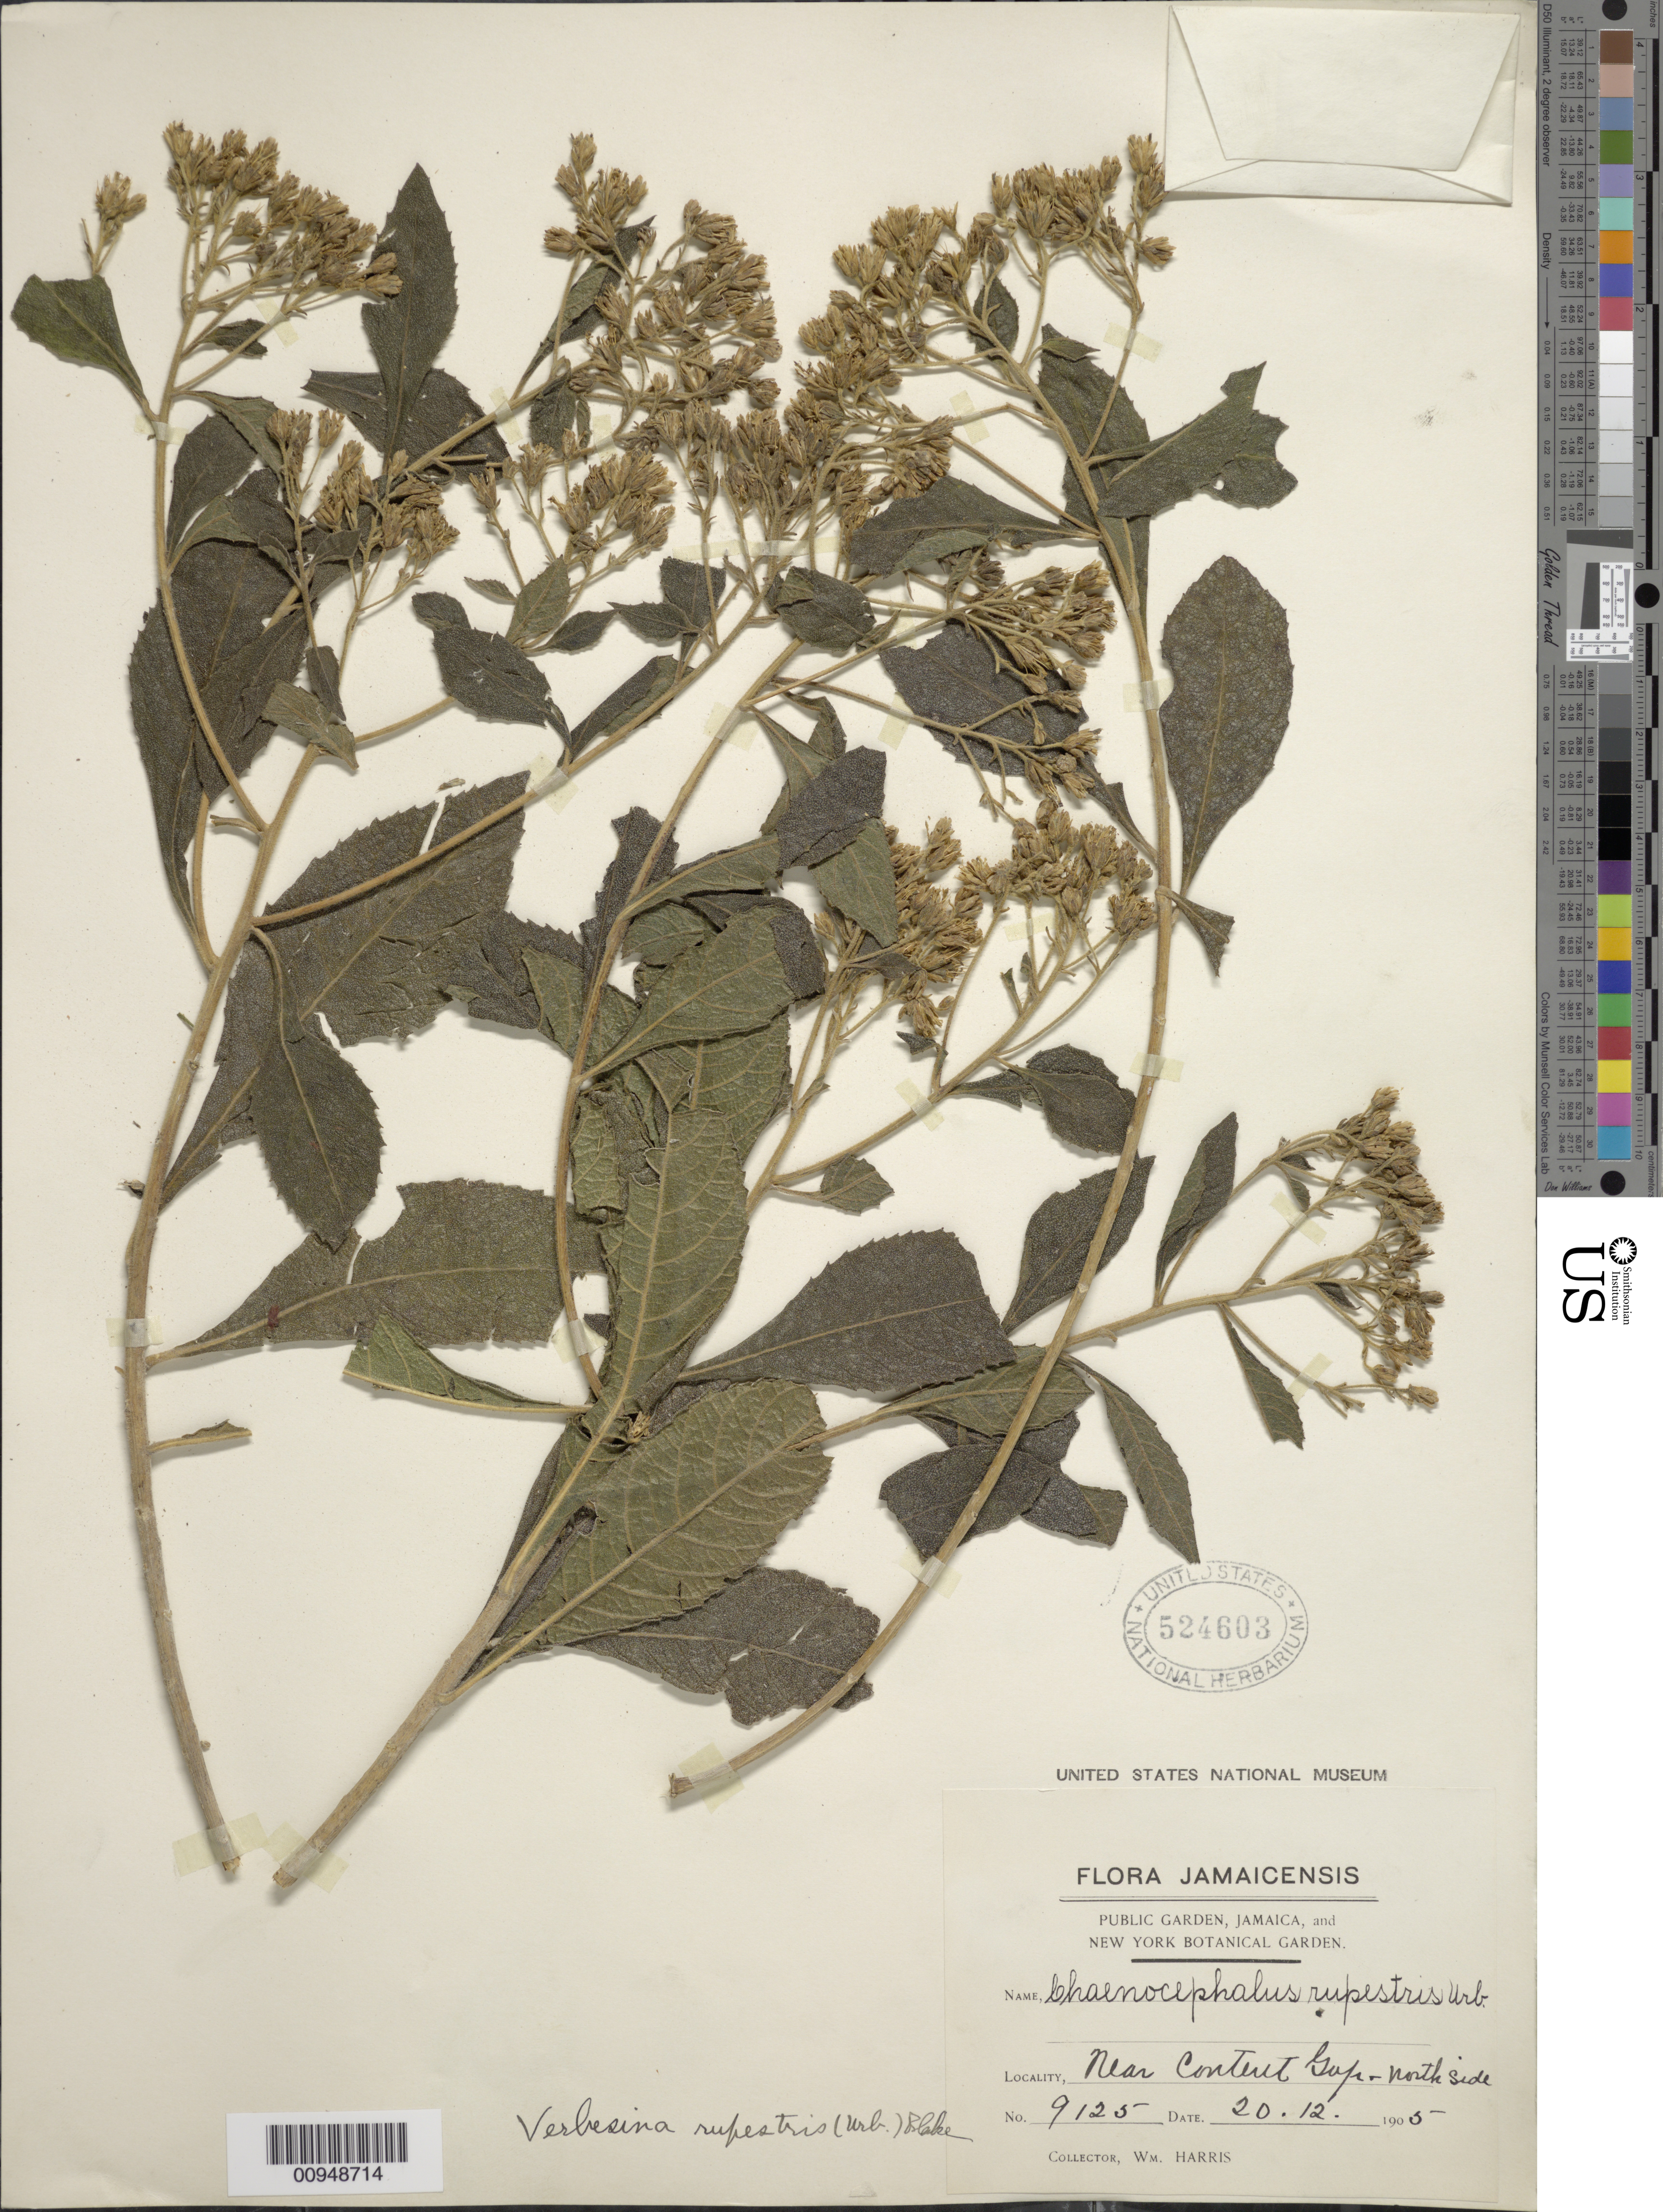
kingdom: Plantae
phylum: Tracheophyta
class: Magnoliopsida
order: Asterales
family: Asteraceae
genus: Verbesina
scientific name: Verbesina rupestris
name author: Urb.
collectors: W. H. Harris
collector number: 9125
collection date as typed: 20 Dec 1905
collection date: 1905-12-20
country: Jamaica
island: Jamaica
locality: Near Content Gap, north side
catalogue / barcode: US 524603